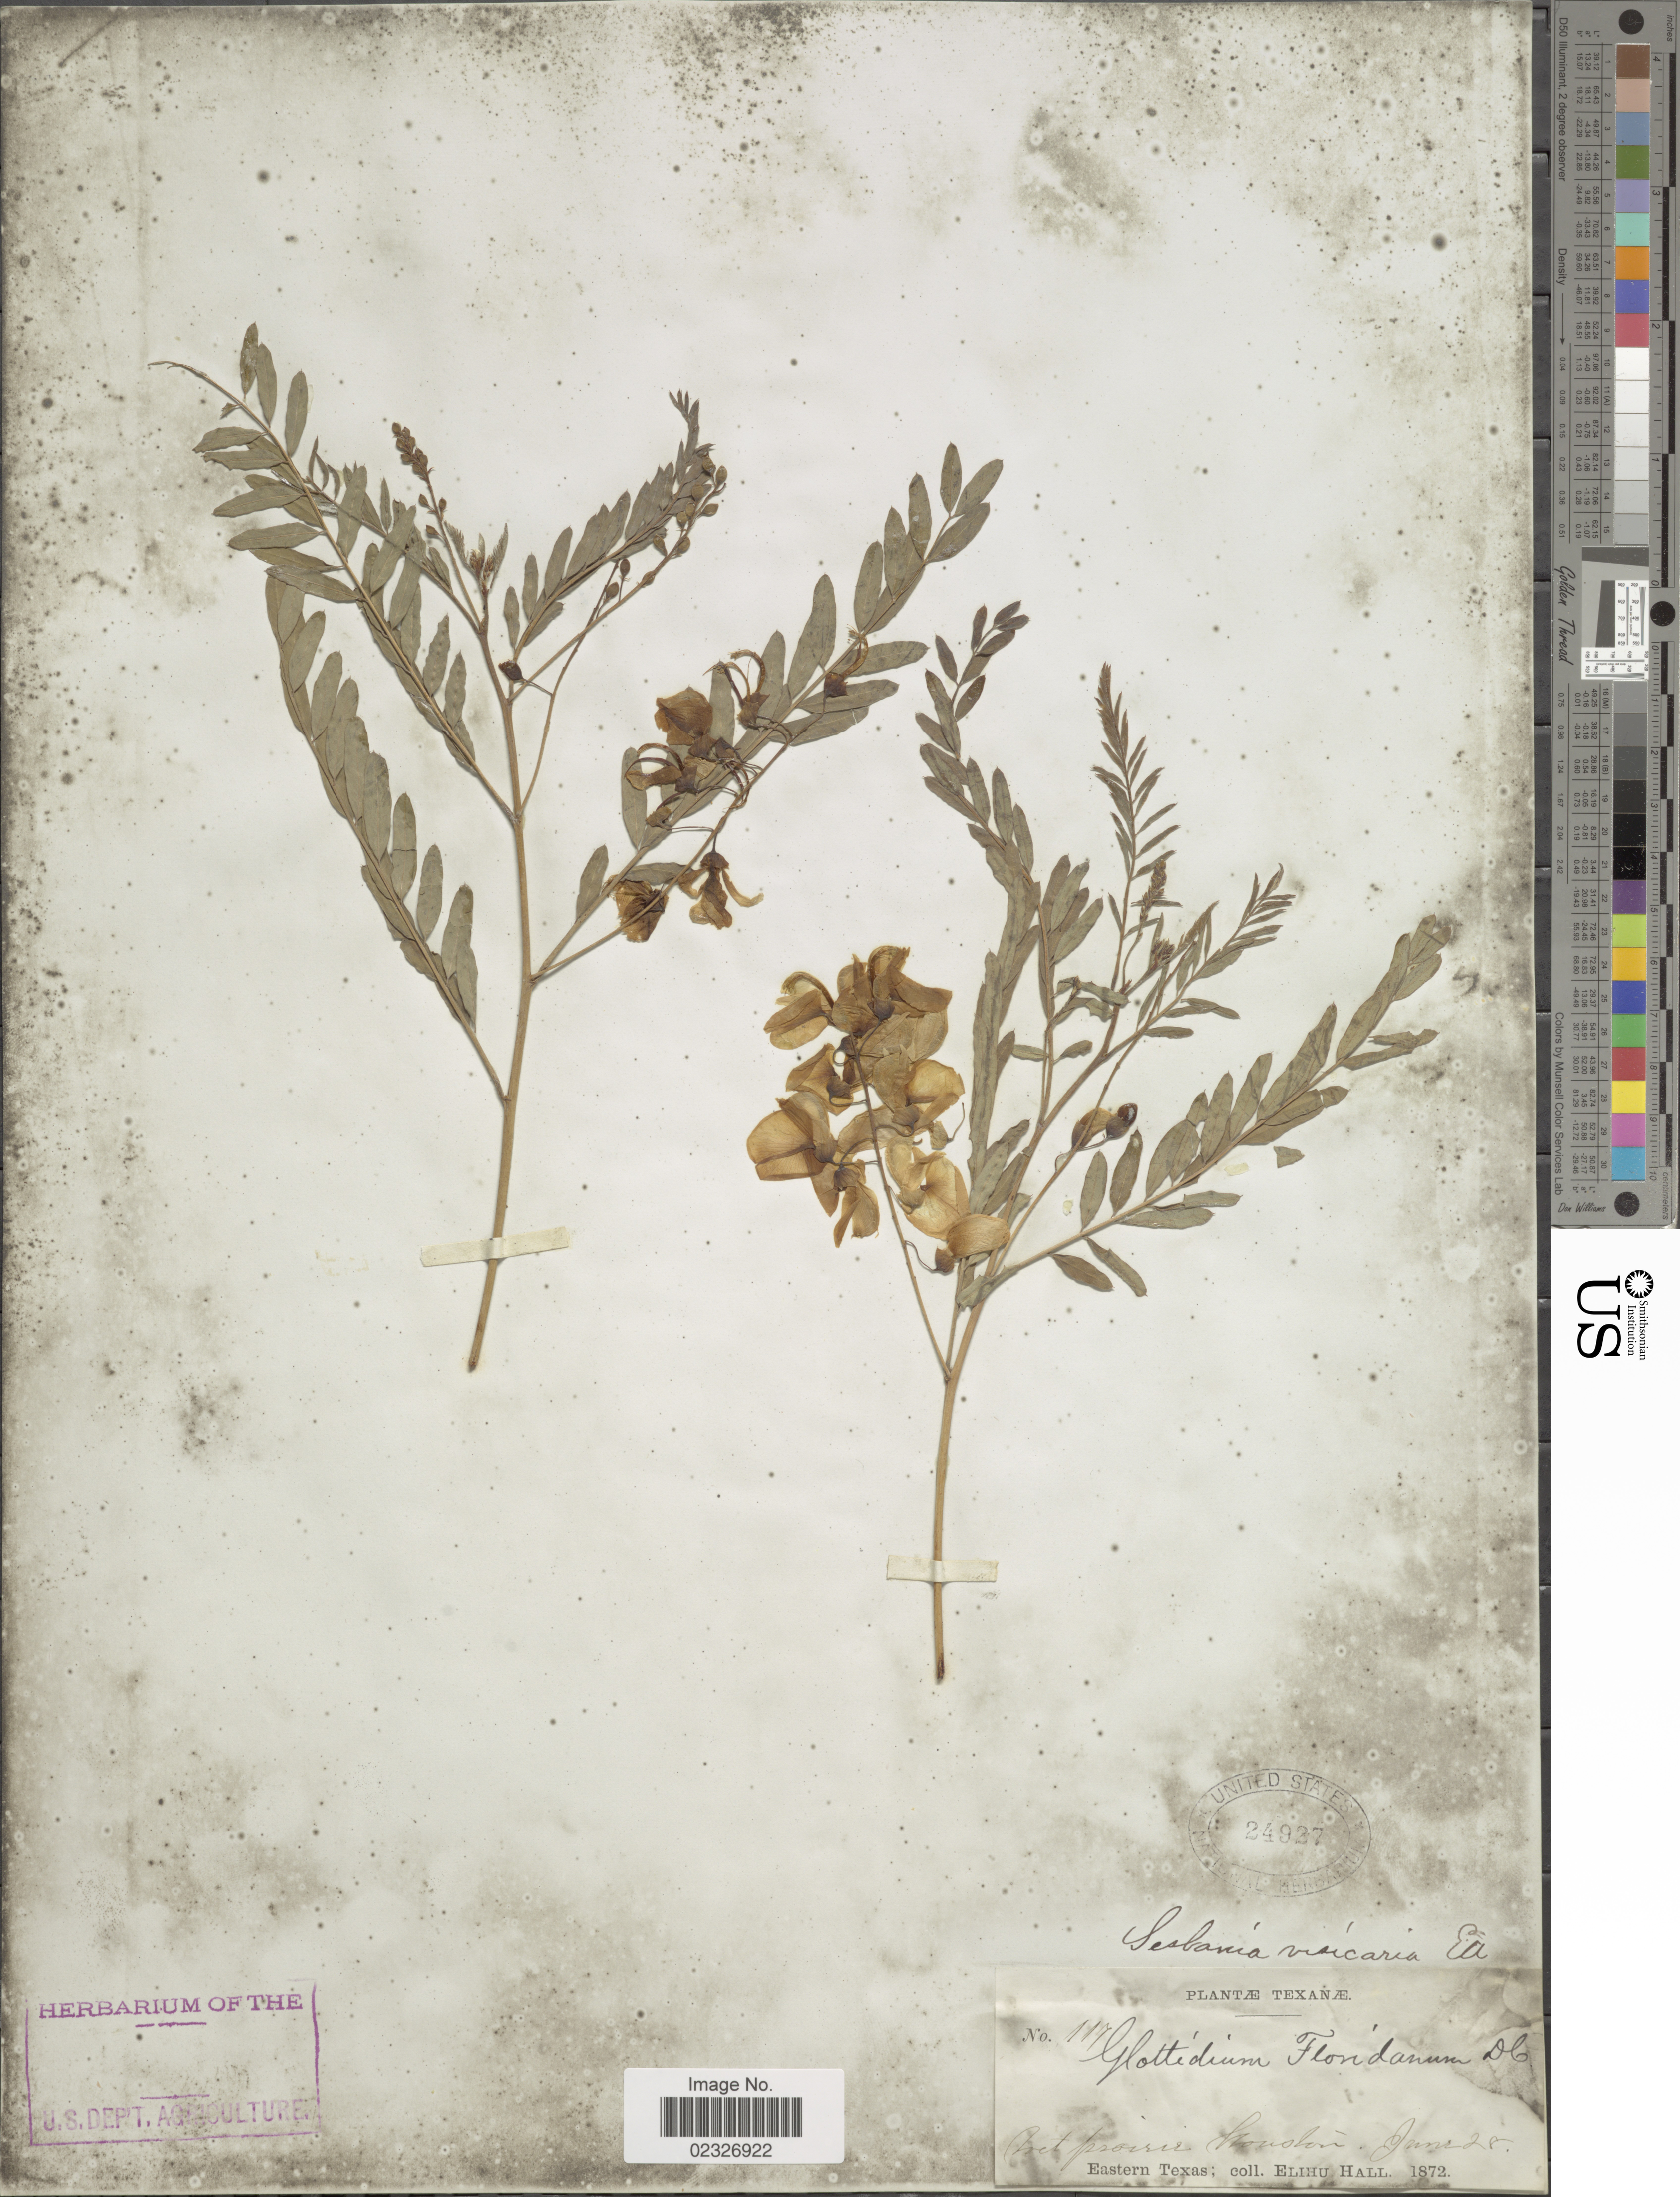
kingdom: Plantae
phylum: Tracheophyta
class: Magnoliopsida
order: Fabales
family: Fabaceae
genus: Sesbania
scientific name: Sesbania drummondii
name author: (Rydb.) Cory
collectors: E. Hall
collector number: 117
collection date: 1872-06-28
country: United States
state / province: Texas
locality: Houston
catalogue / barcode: US 24927